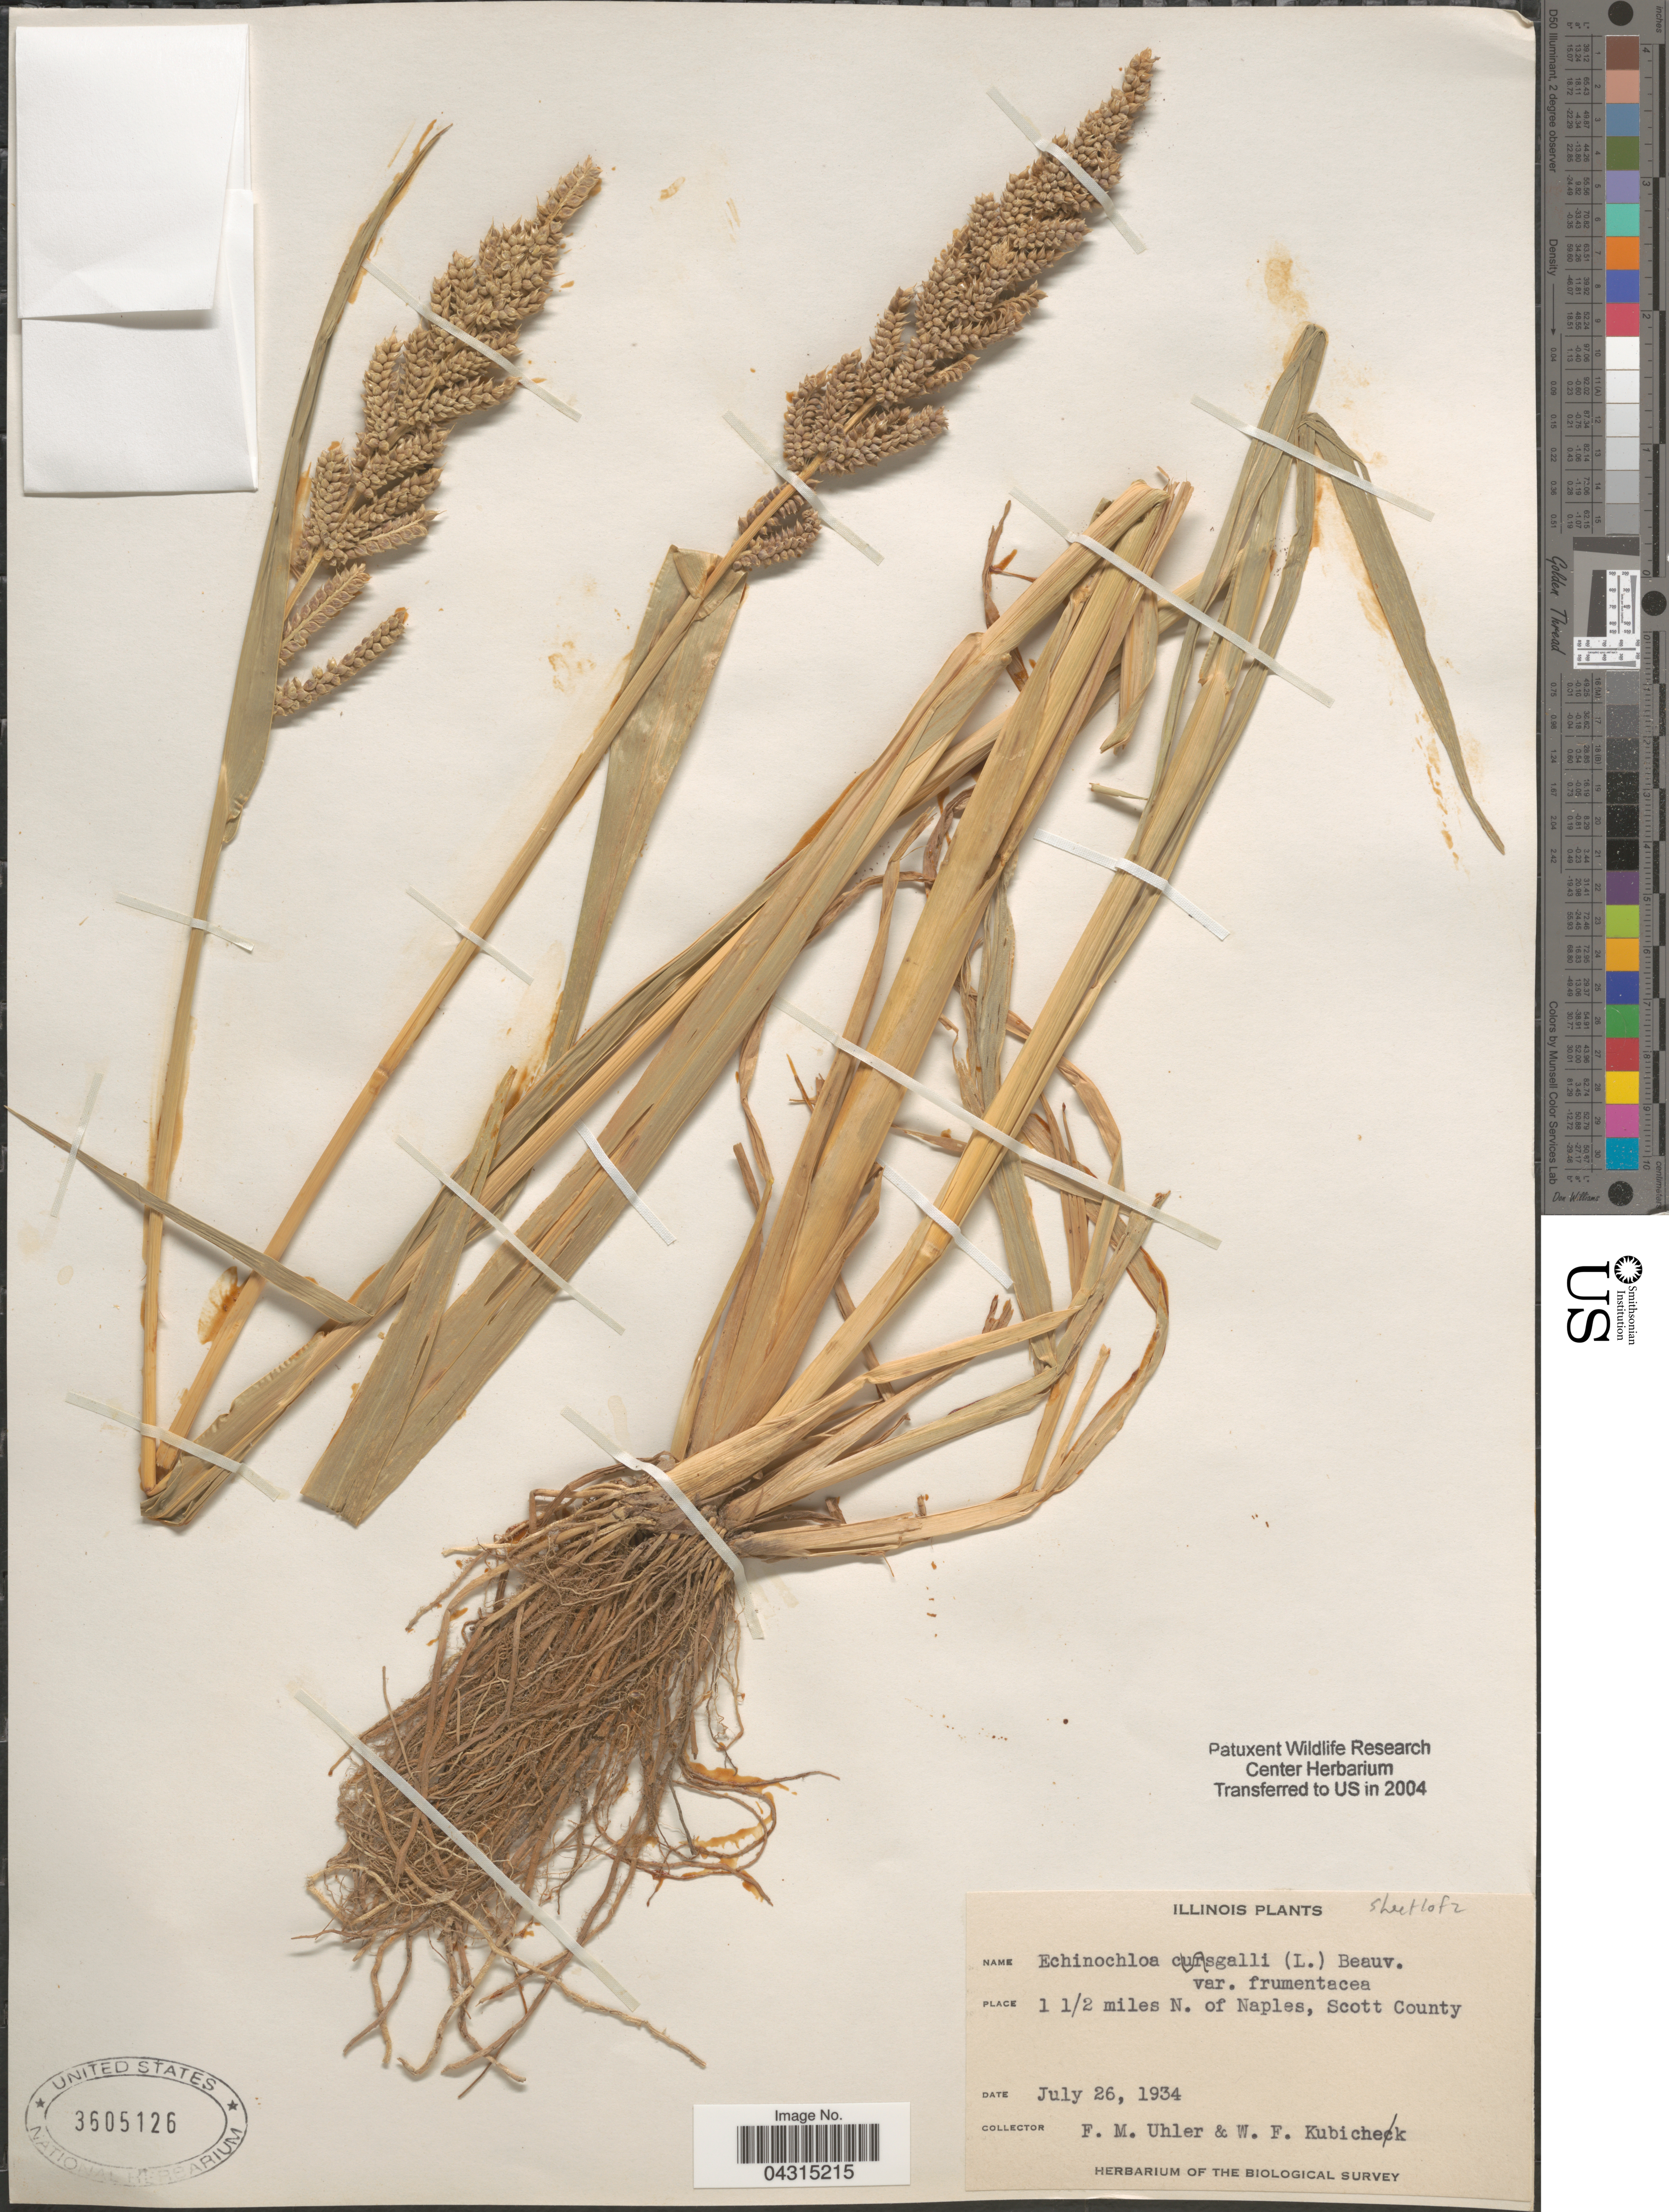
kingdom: Plantae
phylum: Tracheophyta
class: Liliopsida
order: Poales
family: Poaceae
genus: Echinochloa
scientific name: Echinochloa crus-galli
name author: (L.) P. Beauv.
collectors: F. M. Uhler & W. Kubichek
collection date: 1934-07-26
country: United States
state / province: Illinois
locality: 1½ miles N. of Naples, Scott County. The Biological Survey.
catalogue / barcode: US 3605126